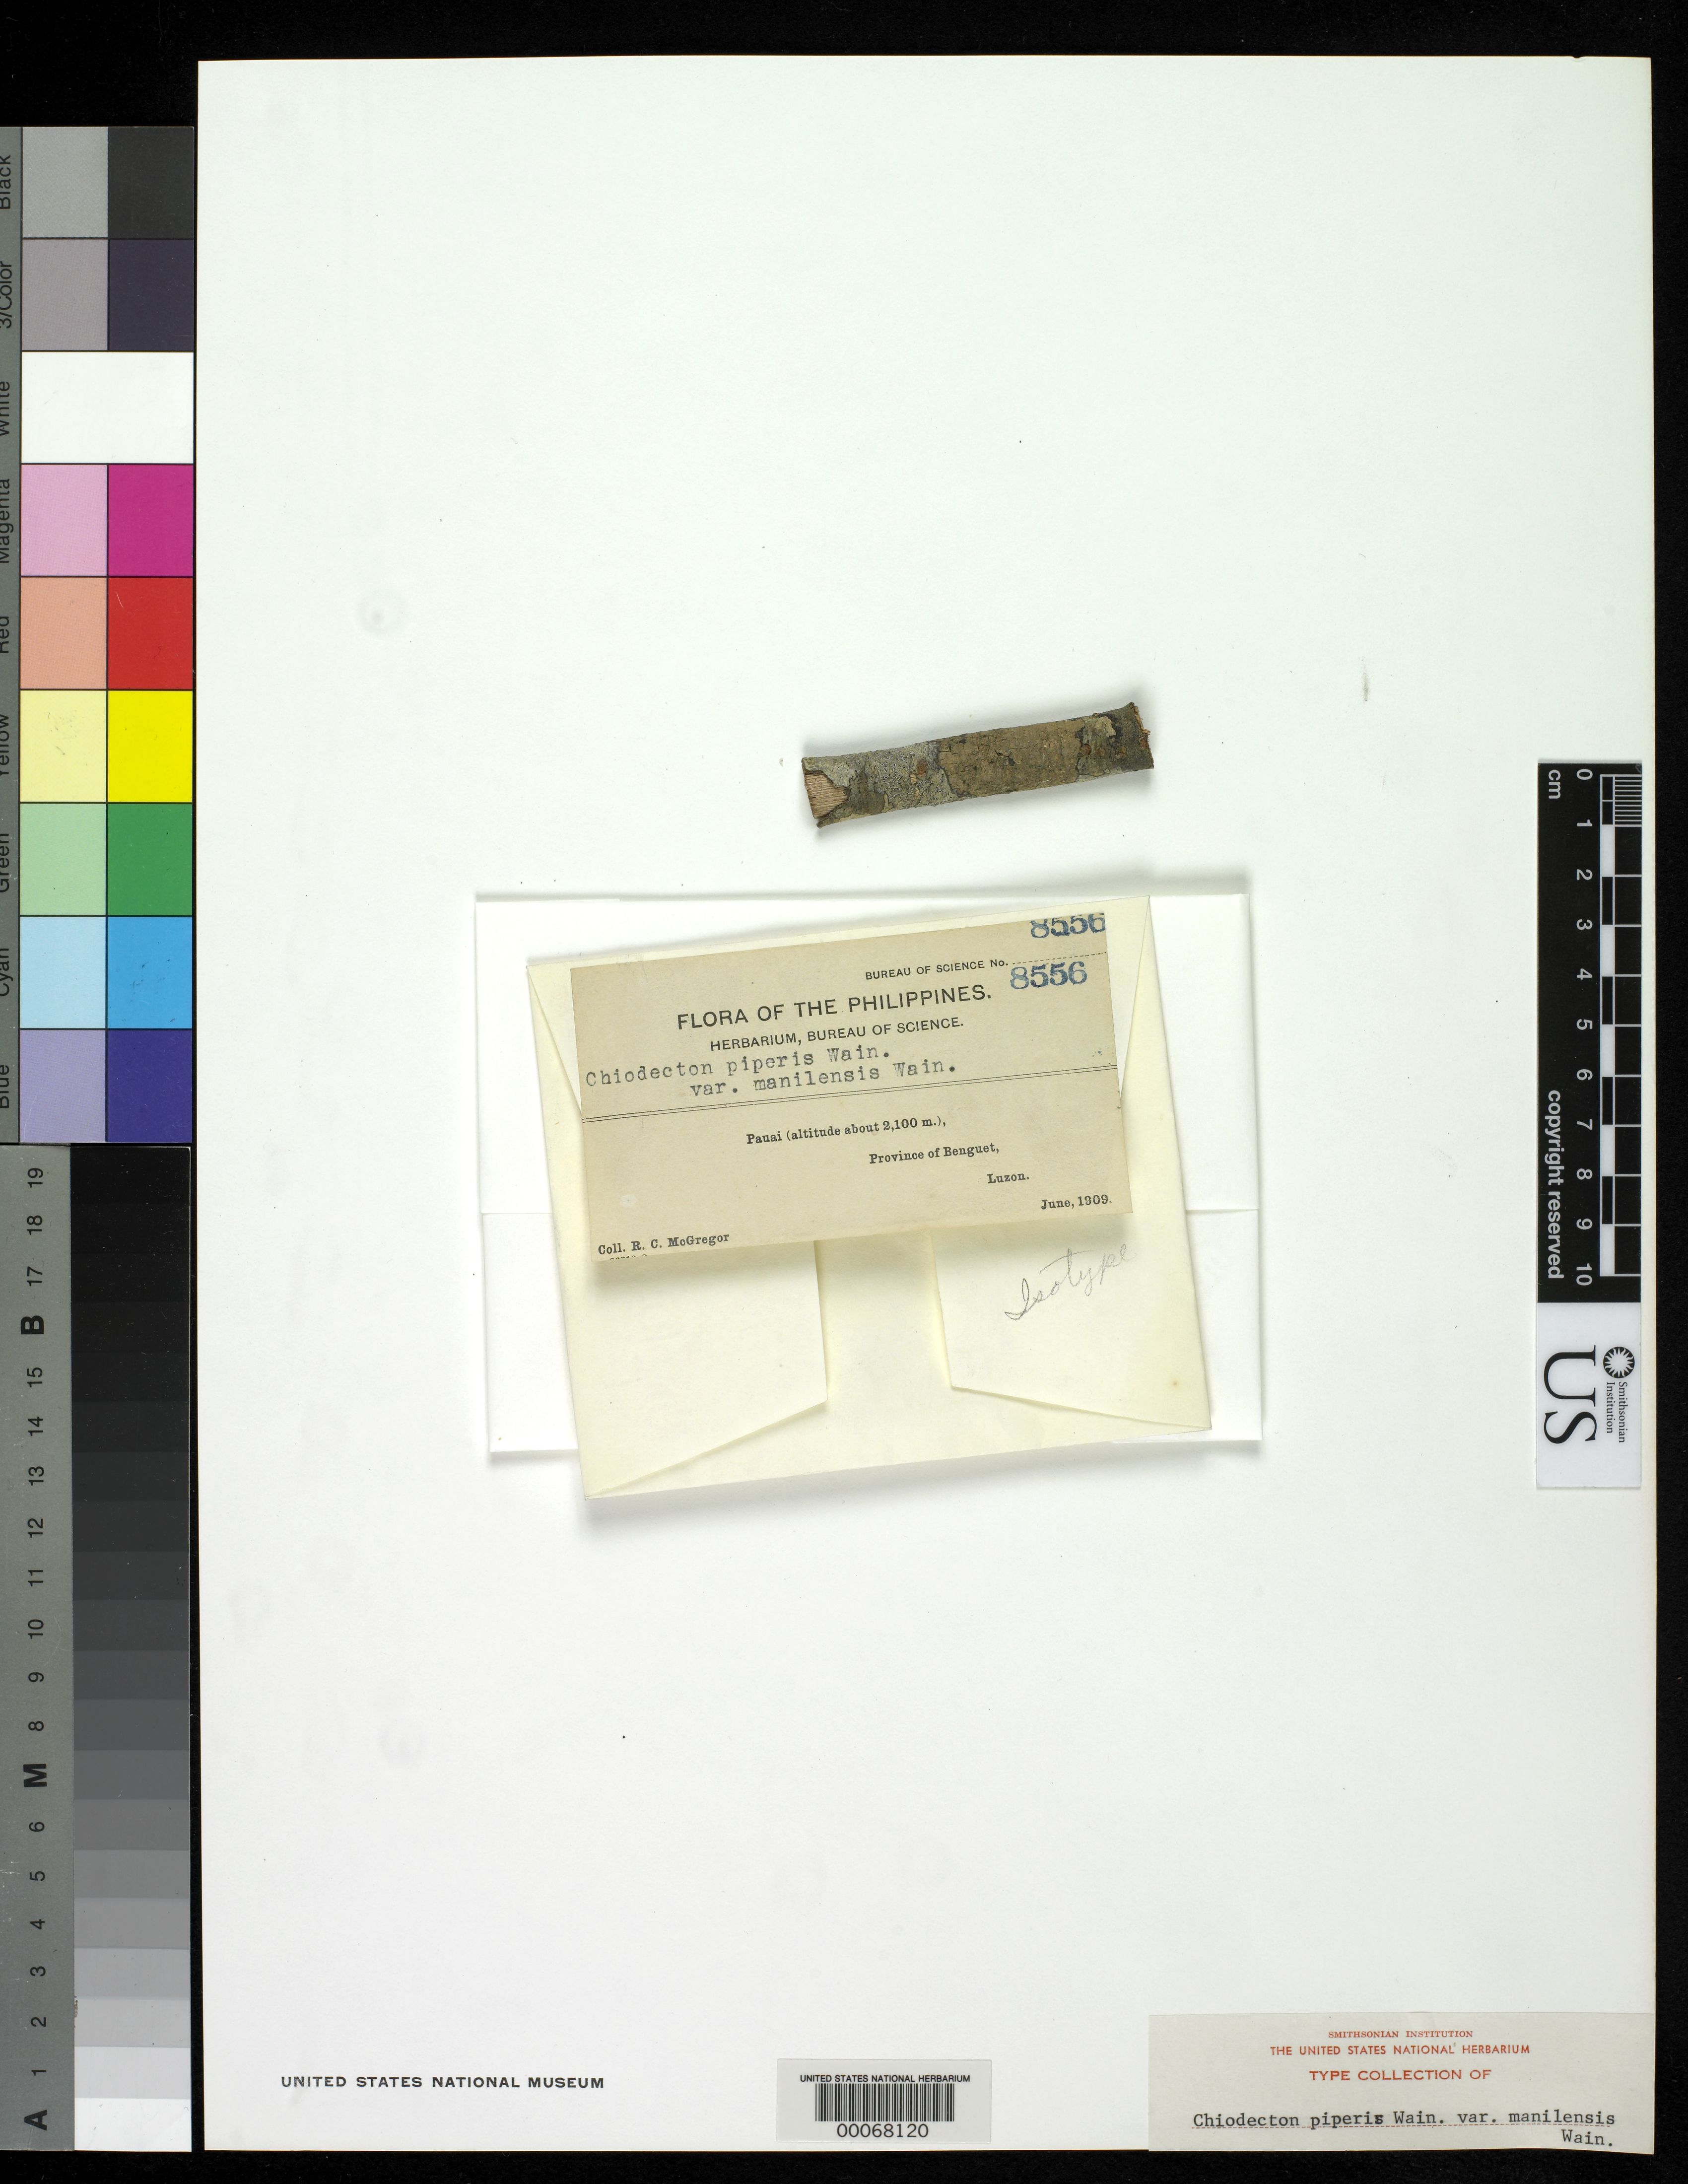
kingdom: Fungi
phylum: Ascomycota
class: Arthoniomycetes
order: Arthoniales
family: Roccellaceae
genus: Chiodecton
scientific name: Chiodecton piperis var. manilensis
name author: Vain.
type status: Isotype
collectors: R. C. McGregor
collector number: Bur. Sci. 8556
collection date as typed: Jun 1909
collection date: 1909-06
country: Philippines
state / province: Cordillera (Administrative Region)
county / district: Benguet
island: Luzon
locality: Pauai.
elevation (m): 2100